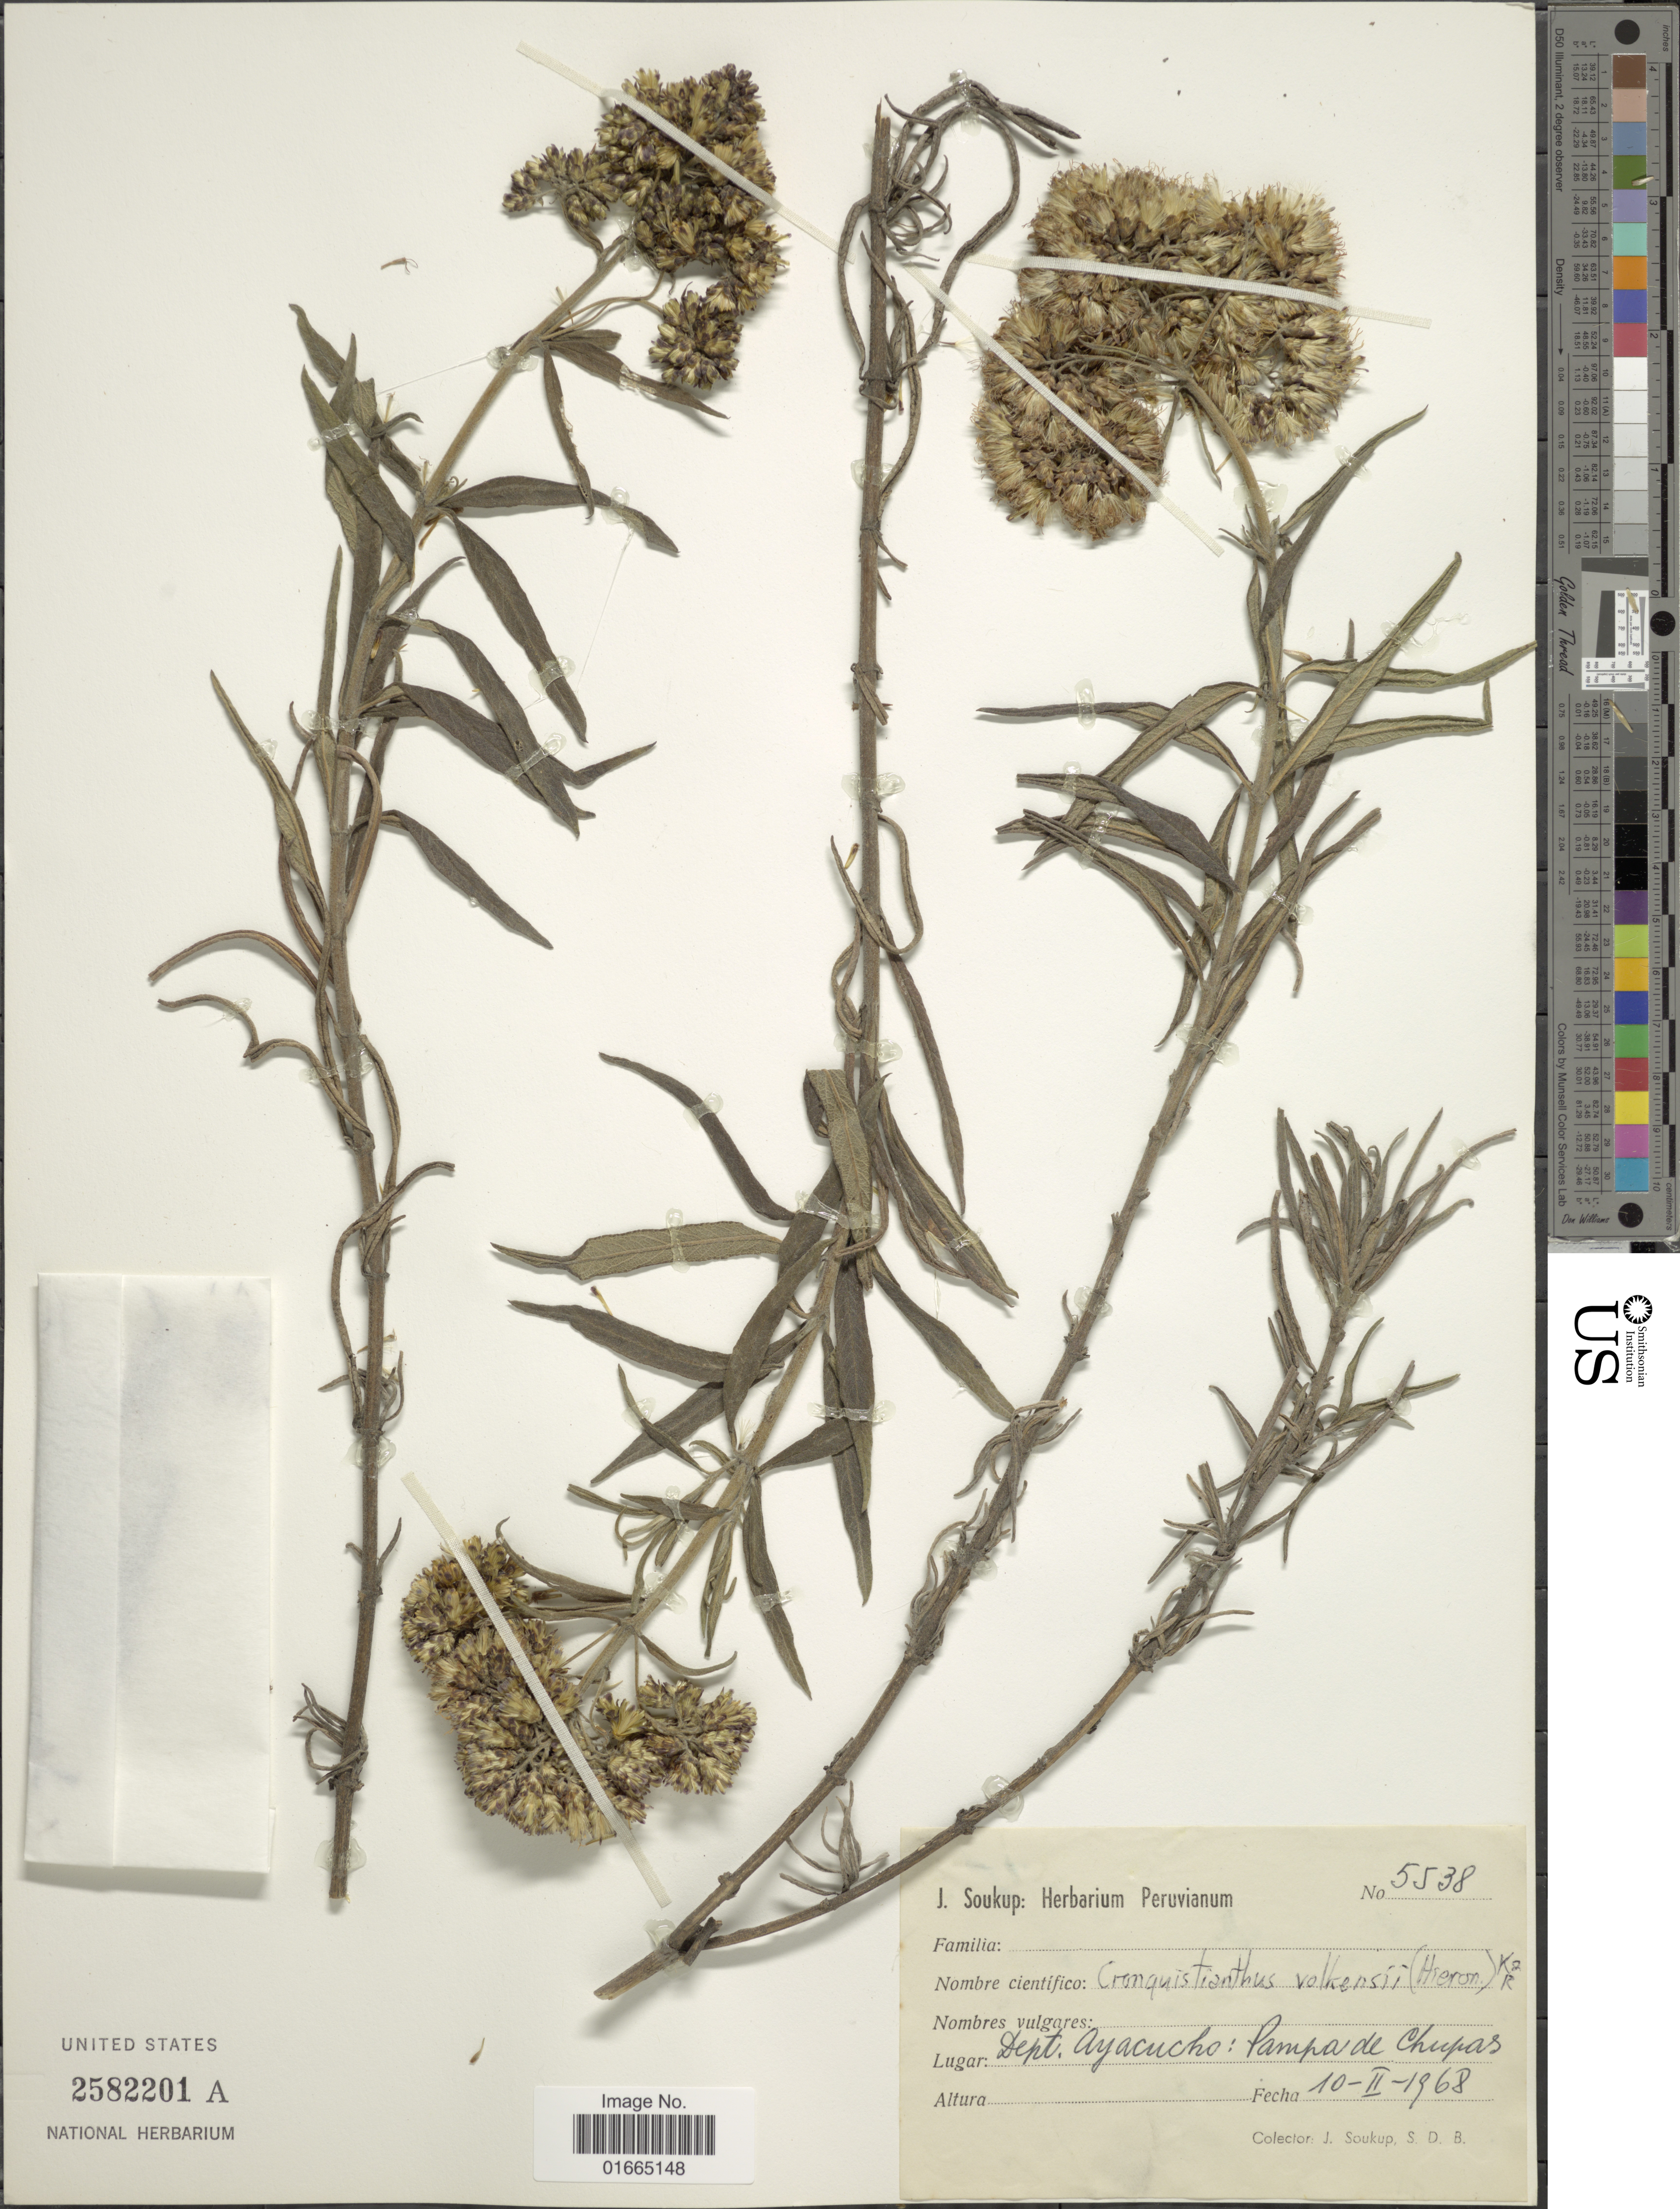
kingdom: Plantae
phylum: Tracheophyta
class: Magnoliopsida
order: Asterales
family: Asteraceae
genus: Cronquistianthus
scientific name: Cronquistianthus volkensii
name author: (Hieron.) R.M. King & H. Rob.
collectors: J. Soukup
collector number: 5538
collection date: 1968-02-10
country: Peru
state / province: Ayacucho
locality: Dept. Ayacucho: Pampa de Chupas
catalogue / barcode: US 2582201A